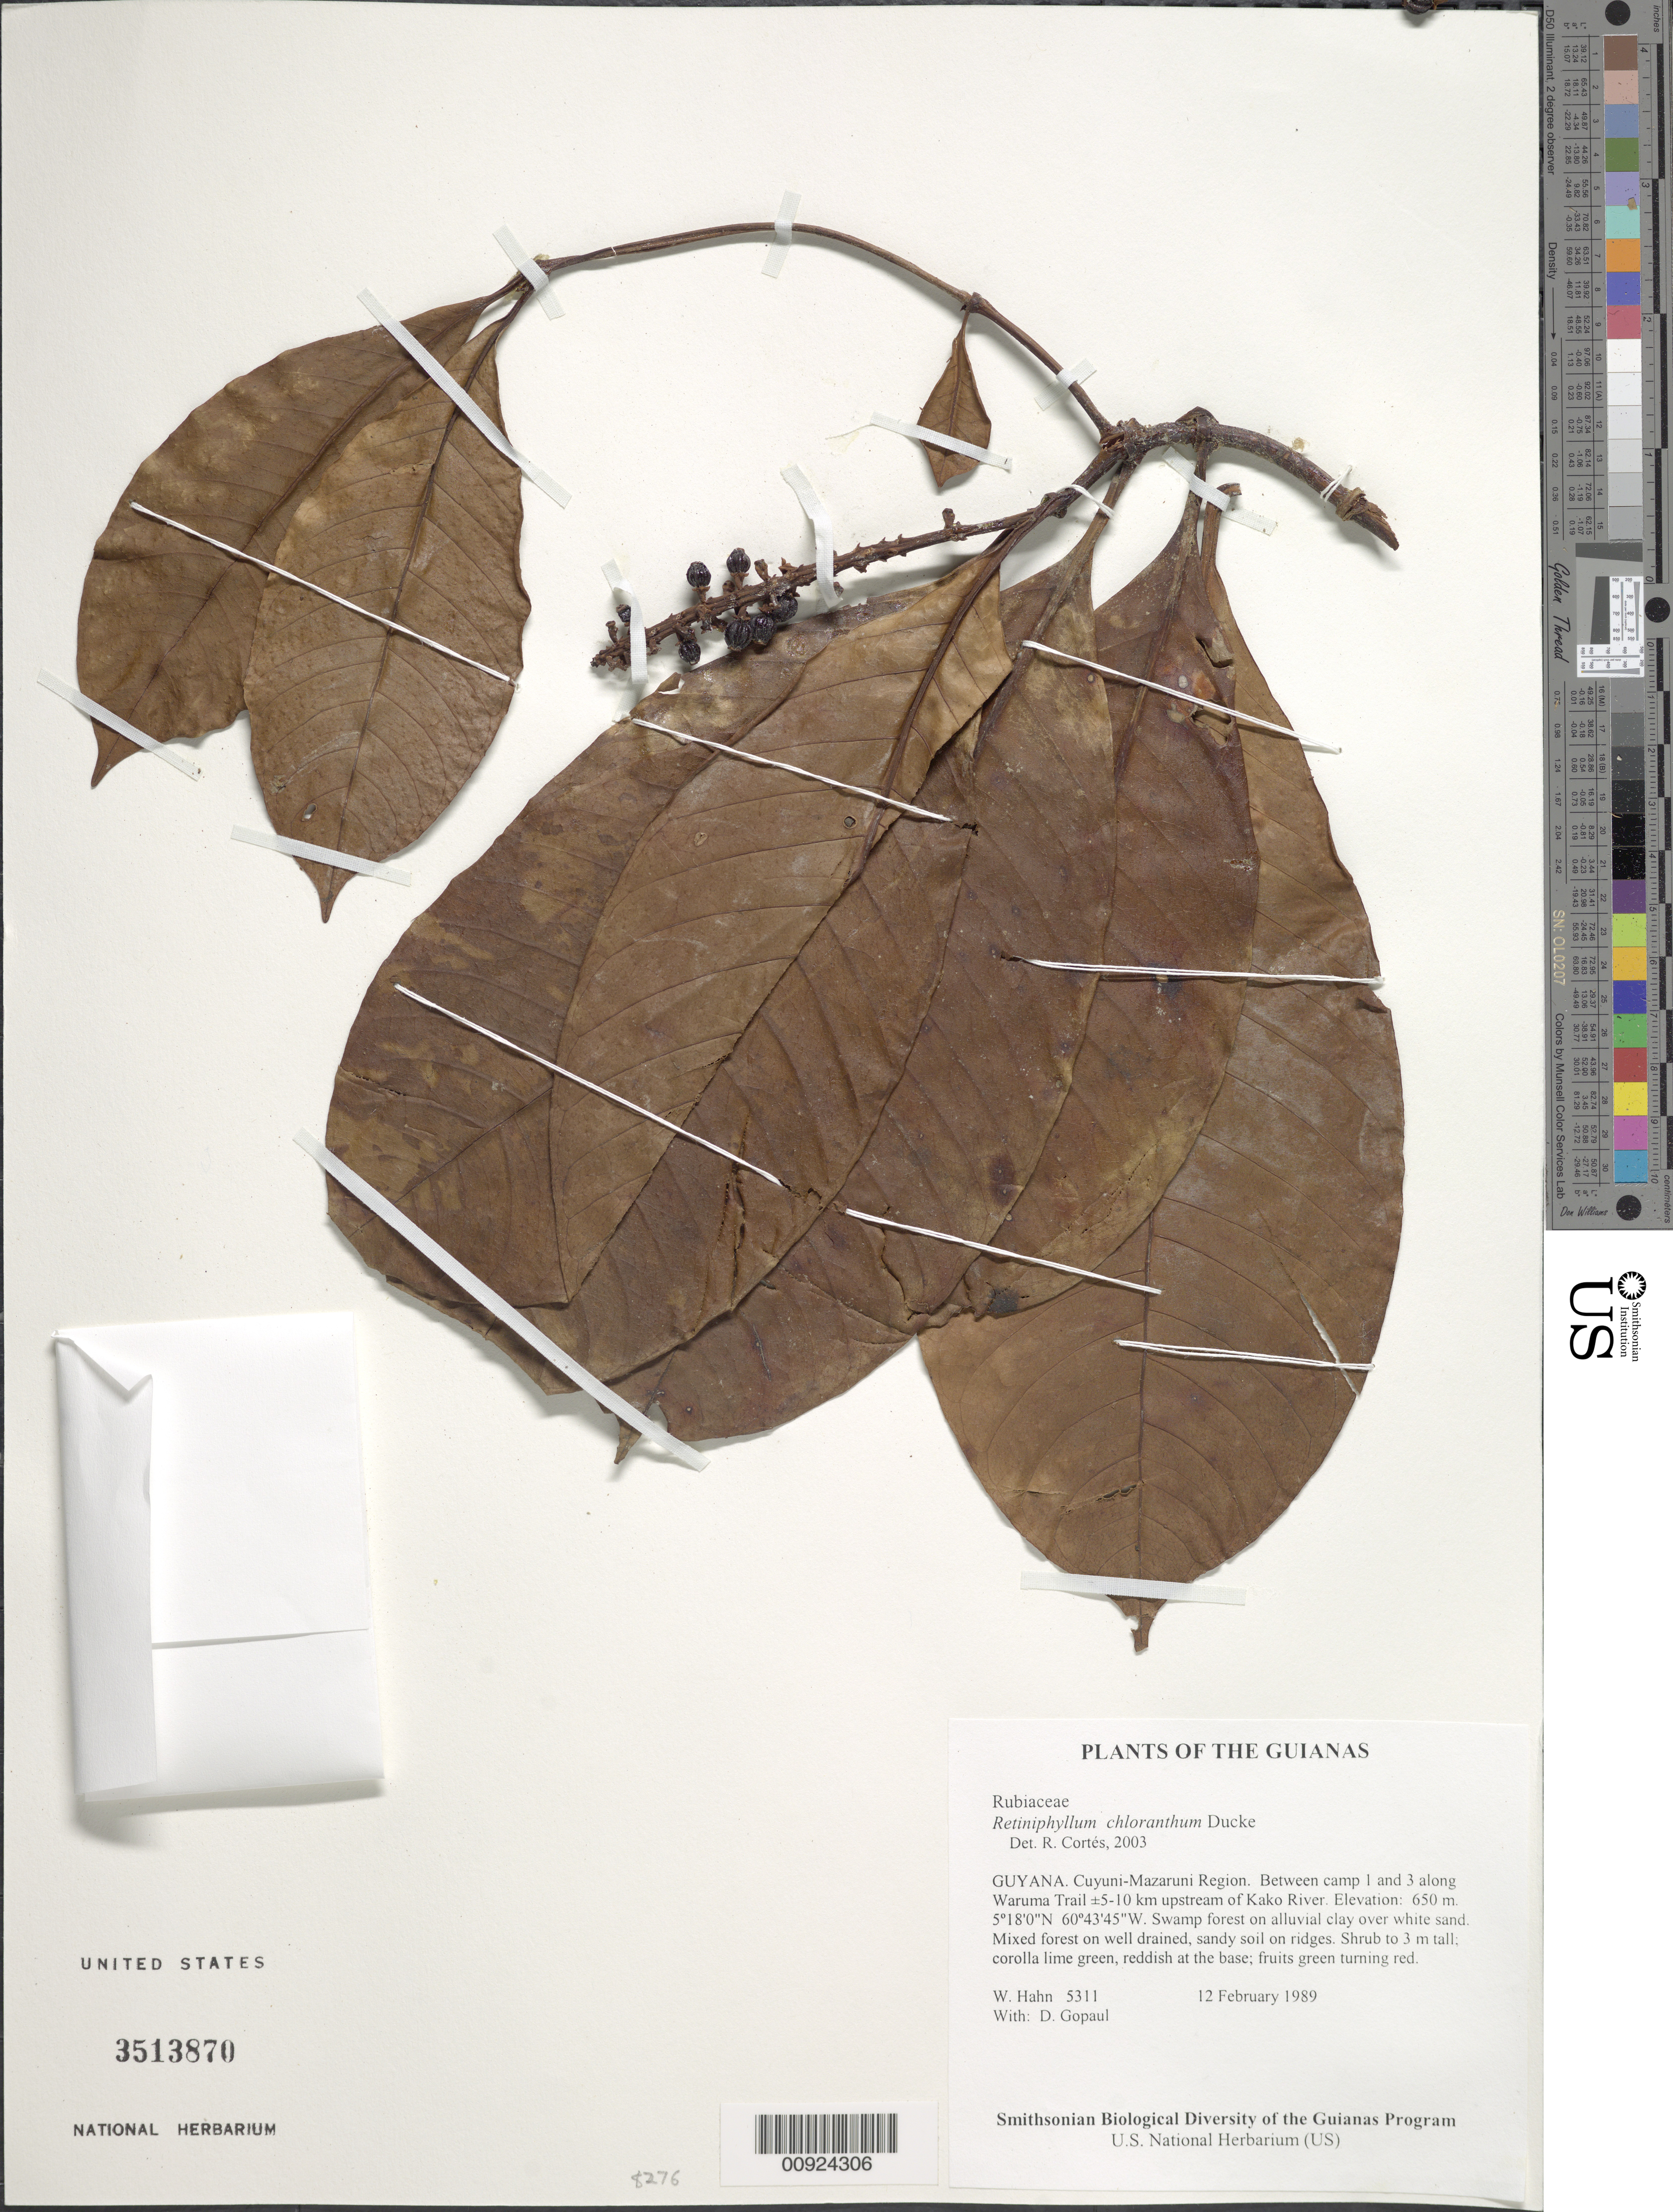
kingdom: Plantae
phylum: Tracheophyta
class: Magnoliopsida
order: Gentianales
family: Rubiaceae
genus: Retiniphyllum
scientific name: Retiniphyllum chloranthum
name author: Ducke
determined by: Cortes R., G.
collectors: W. Hahn & D. Gopaul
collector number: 5311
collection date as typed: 12 February 1989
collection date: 1989-02-12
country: Guyana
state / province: Cuyuni-Mazaruni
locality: Between camp 1 and 3 along Waruma Trail ±5-10 km upstream of Kako River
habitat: Swamp forest on alluvial clay over white sand. Mixed forest on well drained, sandy soil on ridges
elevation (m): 650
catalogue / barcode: US 3513870